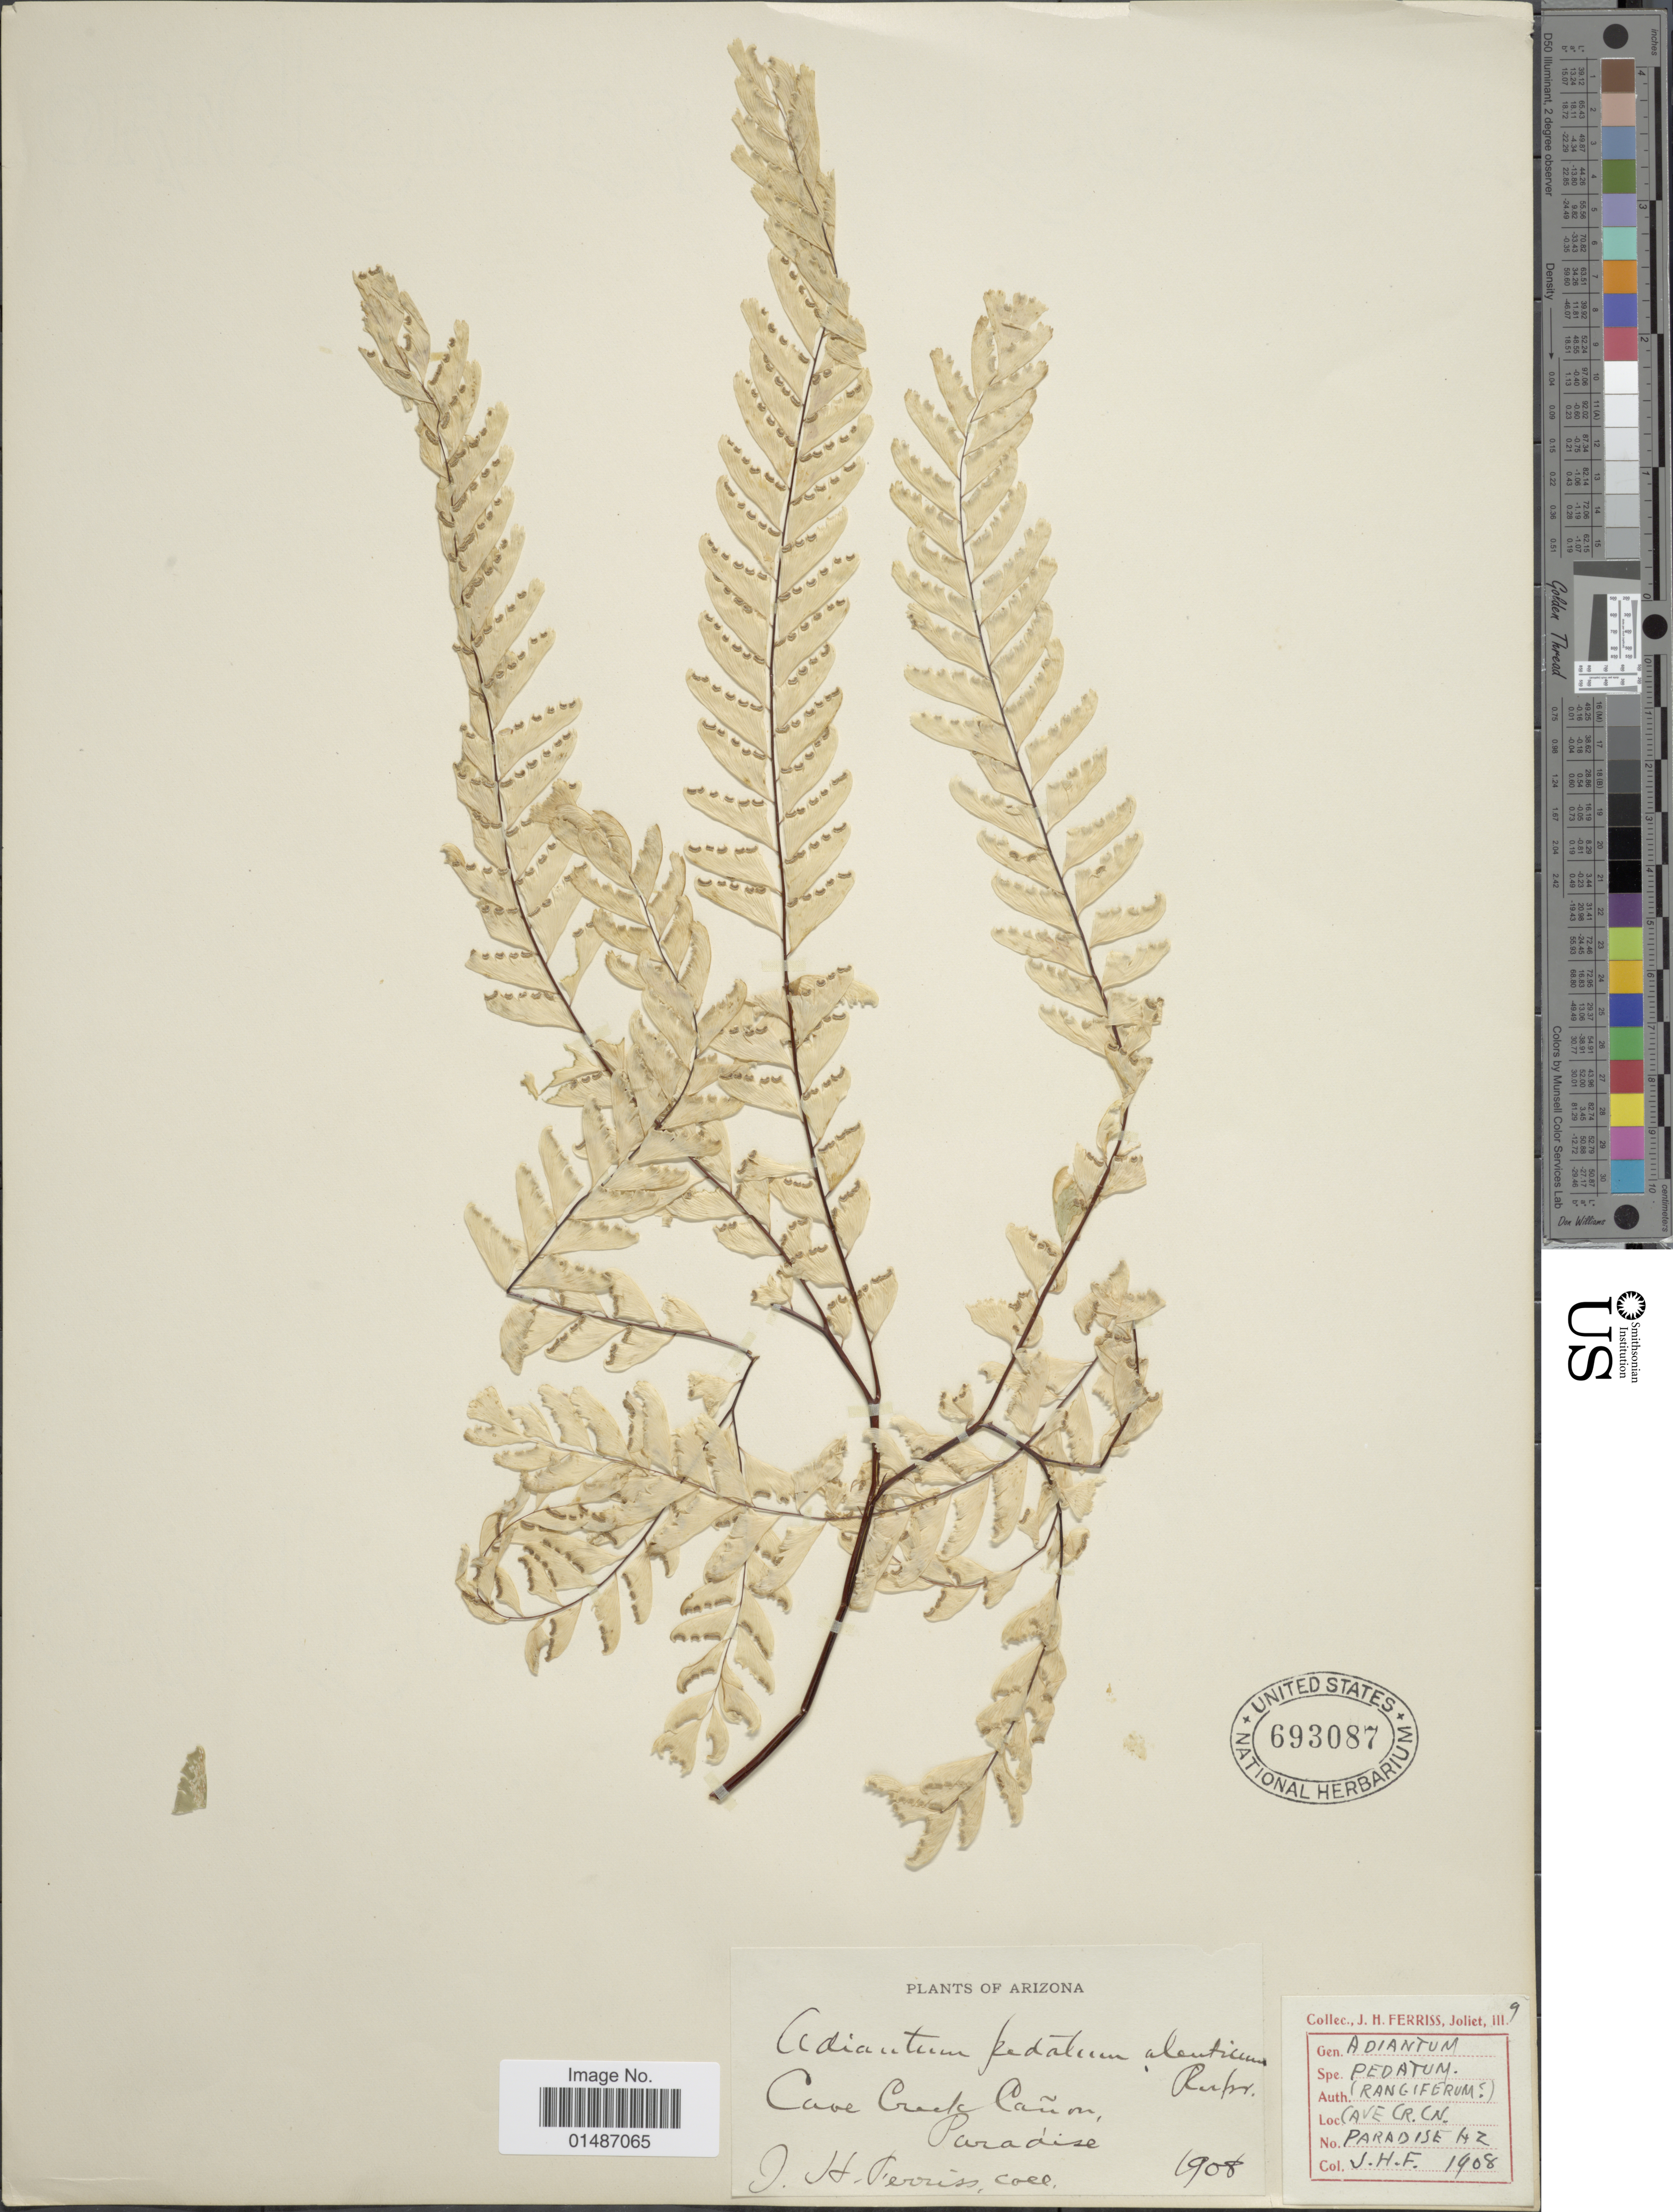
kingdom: Plantae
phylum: Tracheophyta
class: Polypodiopsida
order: Polypodiales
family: Pteridaceae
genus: Adiantum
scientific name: Adiantum pedatum var. pedatum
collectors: J. Ferriss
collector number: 9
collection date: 1908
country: United States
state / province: Arizona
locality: Cave Creek Cañon, Paradise.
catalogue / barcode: US 693087